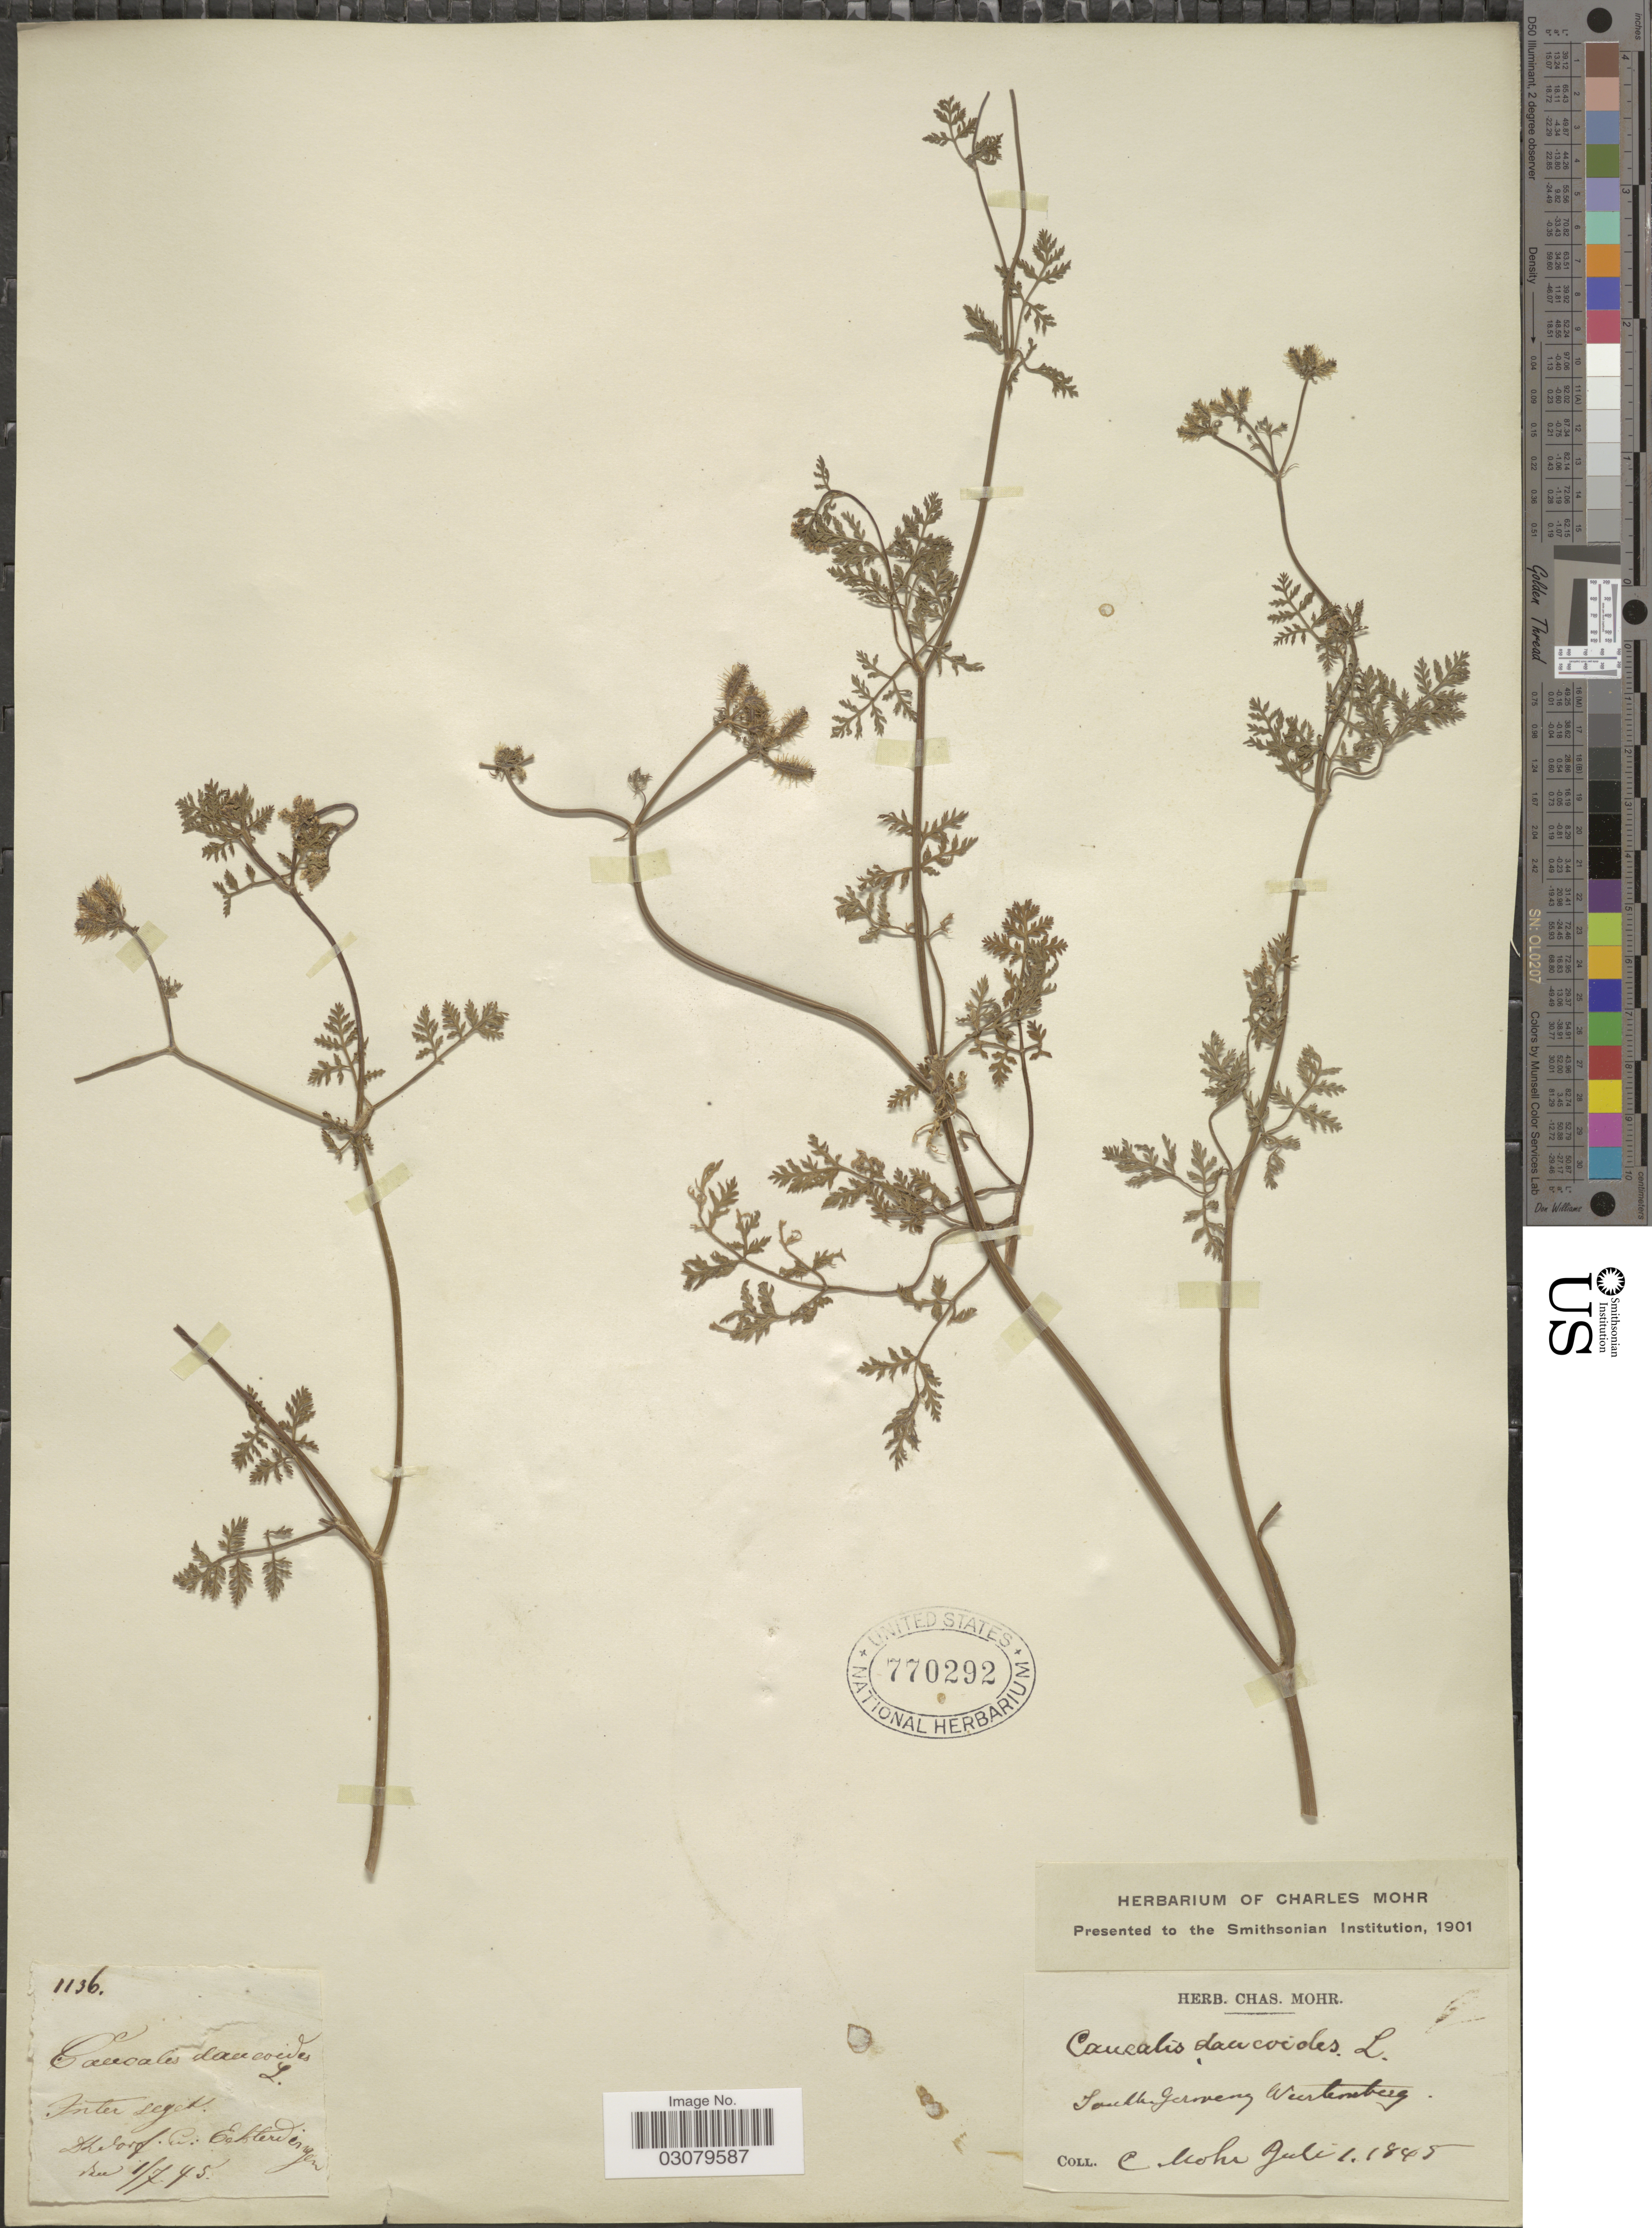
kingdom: Plantae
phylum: Tracheophyta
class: Magnoliopsida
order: Apiales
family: Apiaceae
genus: Caucalis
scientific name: Caucalis daucoides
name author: L.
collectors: Mohr, C. T. (herbarium)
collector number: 1136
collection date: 1845-07-01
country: Germany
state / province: Baden-Württemberg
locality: South Germany. Wurtemburg.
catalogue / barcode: US 770292